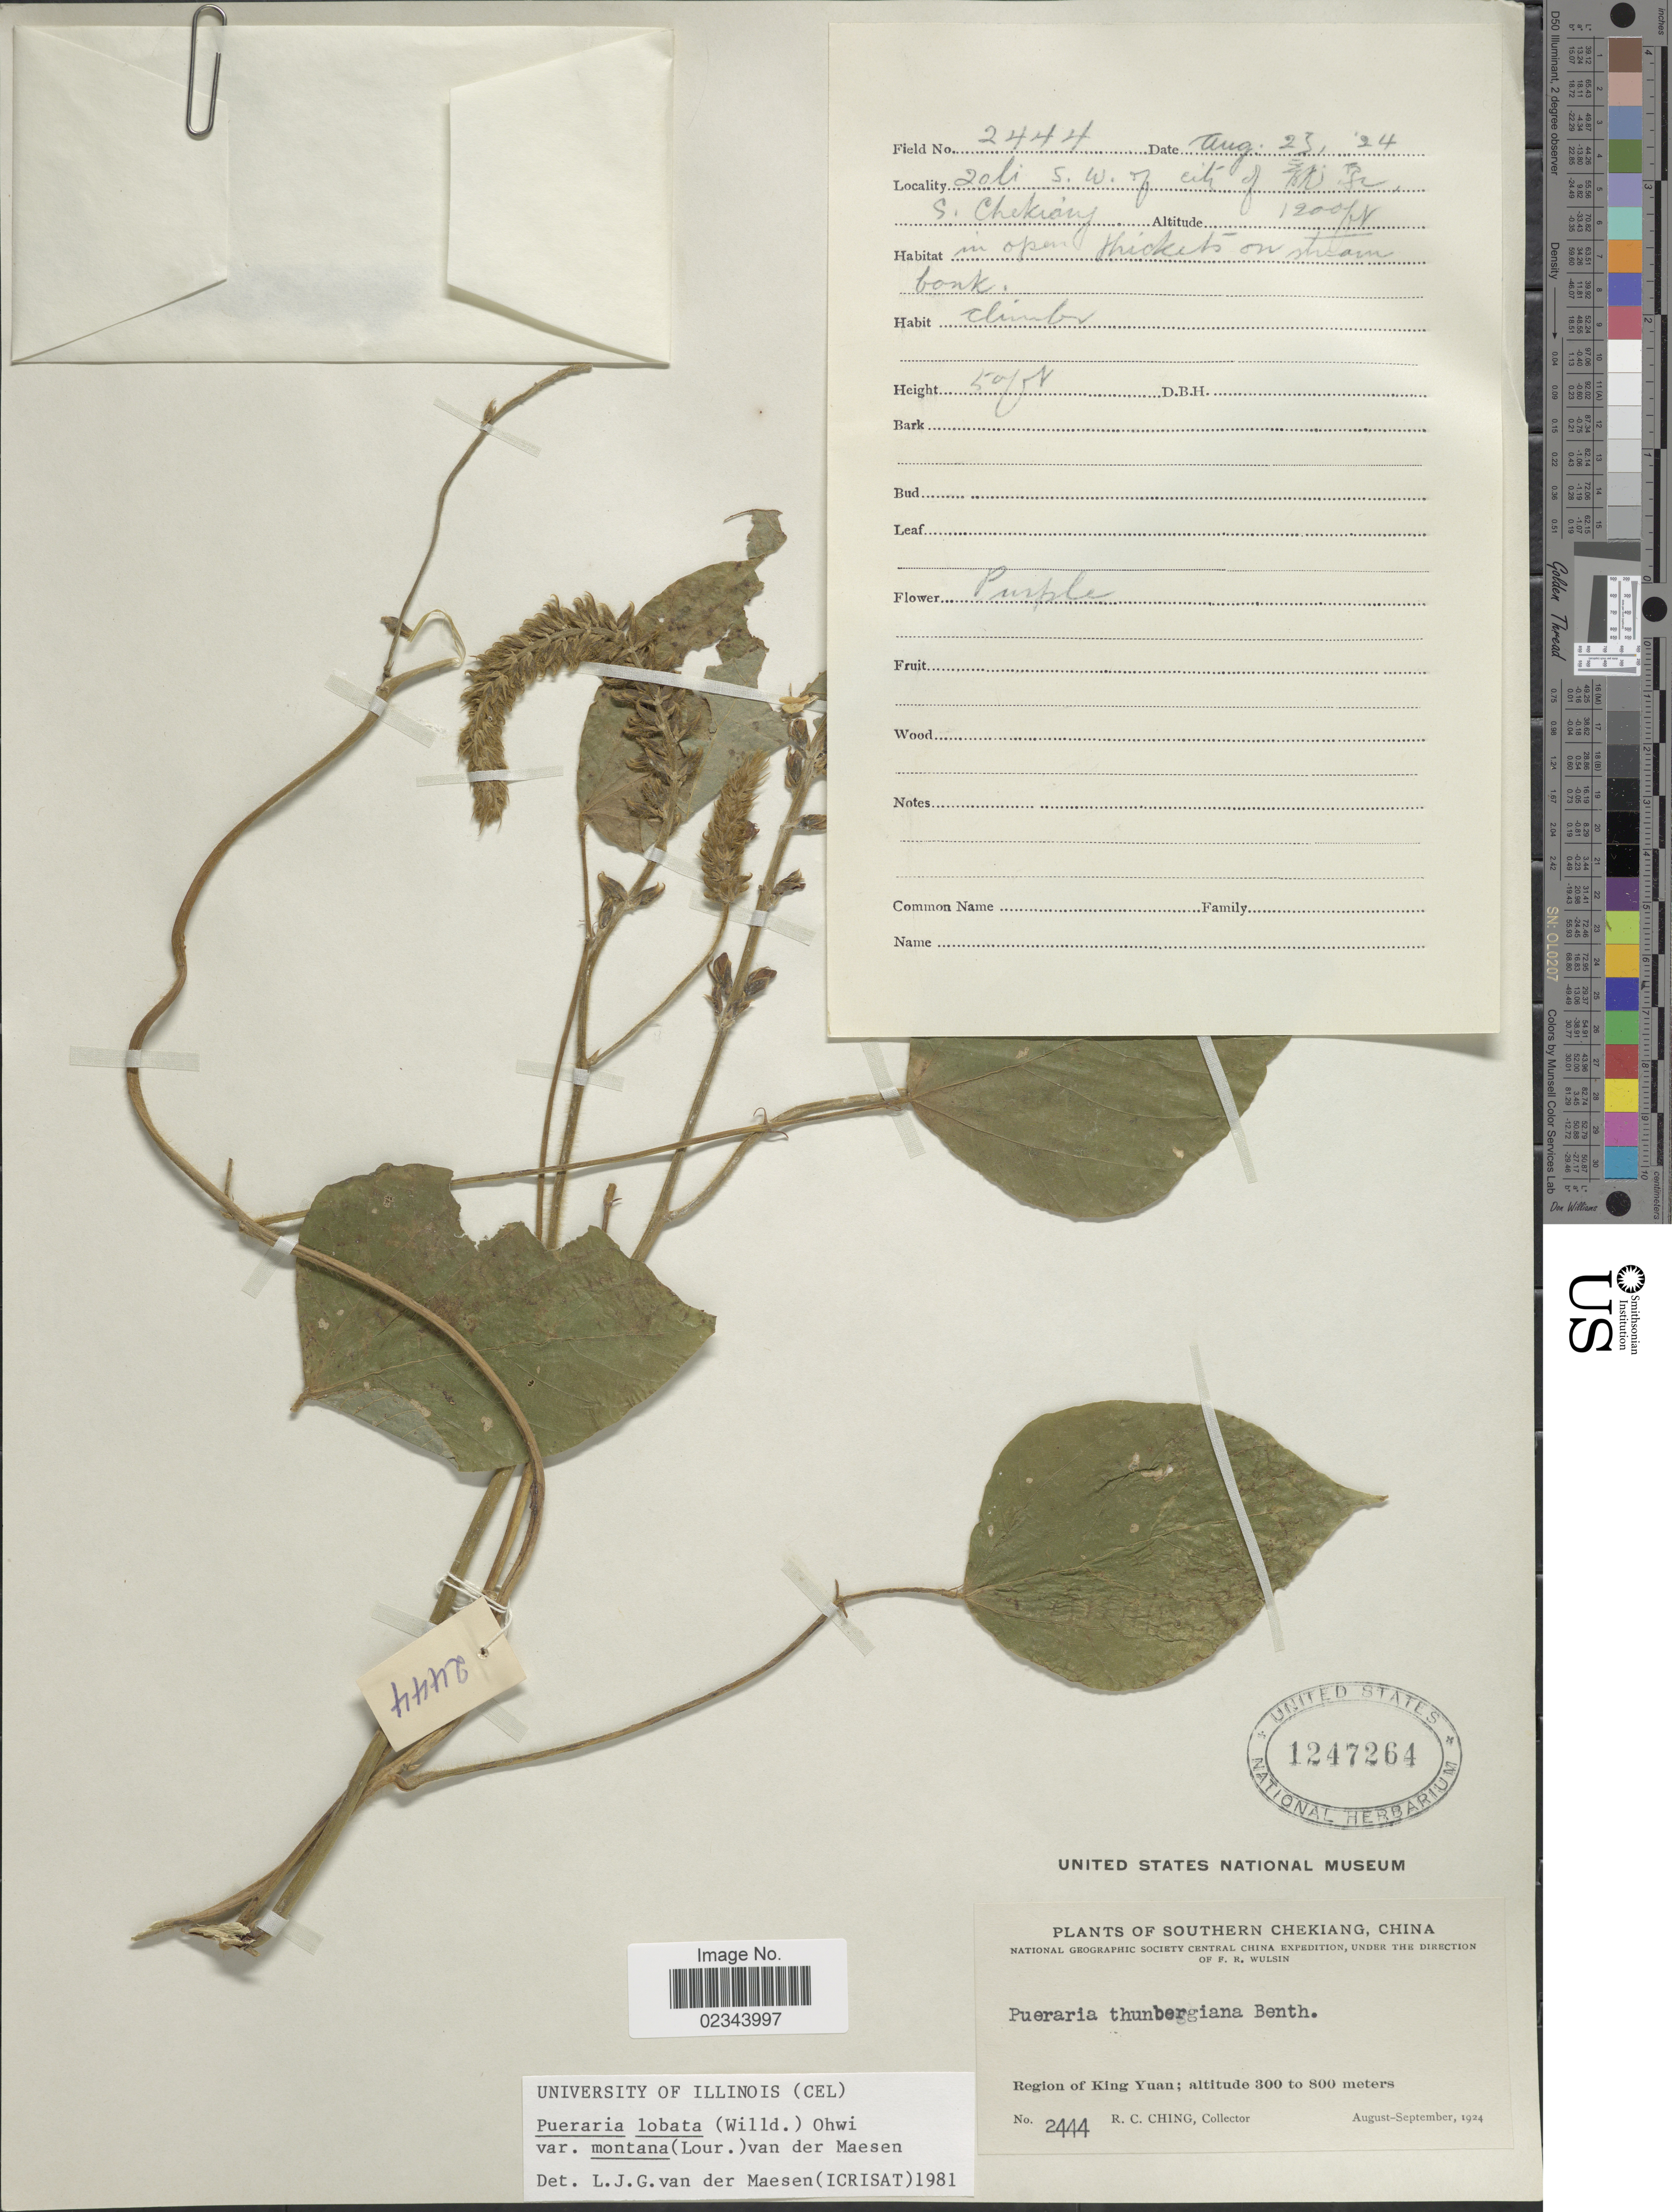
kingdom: Plantae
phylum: Tracheophyta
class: Magnoliopsida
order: Fabales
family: Fabaceae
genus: Pueraria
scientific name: Pueraria lobata var. montana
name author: (Lour.) Maesen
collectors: R. C. Ching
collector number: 2444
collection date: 1924-08-23/1924-09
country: China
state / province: Zhejiang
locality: Southern Chekiang. Region of King Yuan.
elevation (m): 366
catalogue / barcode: US 1247264